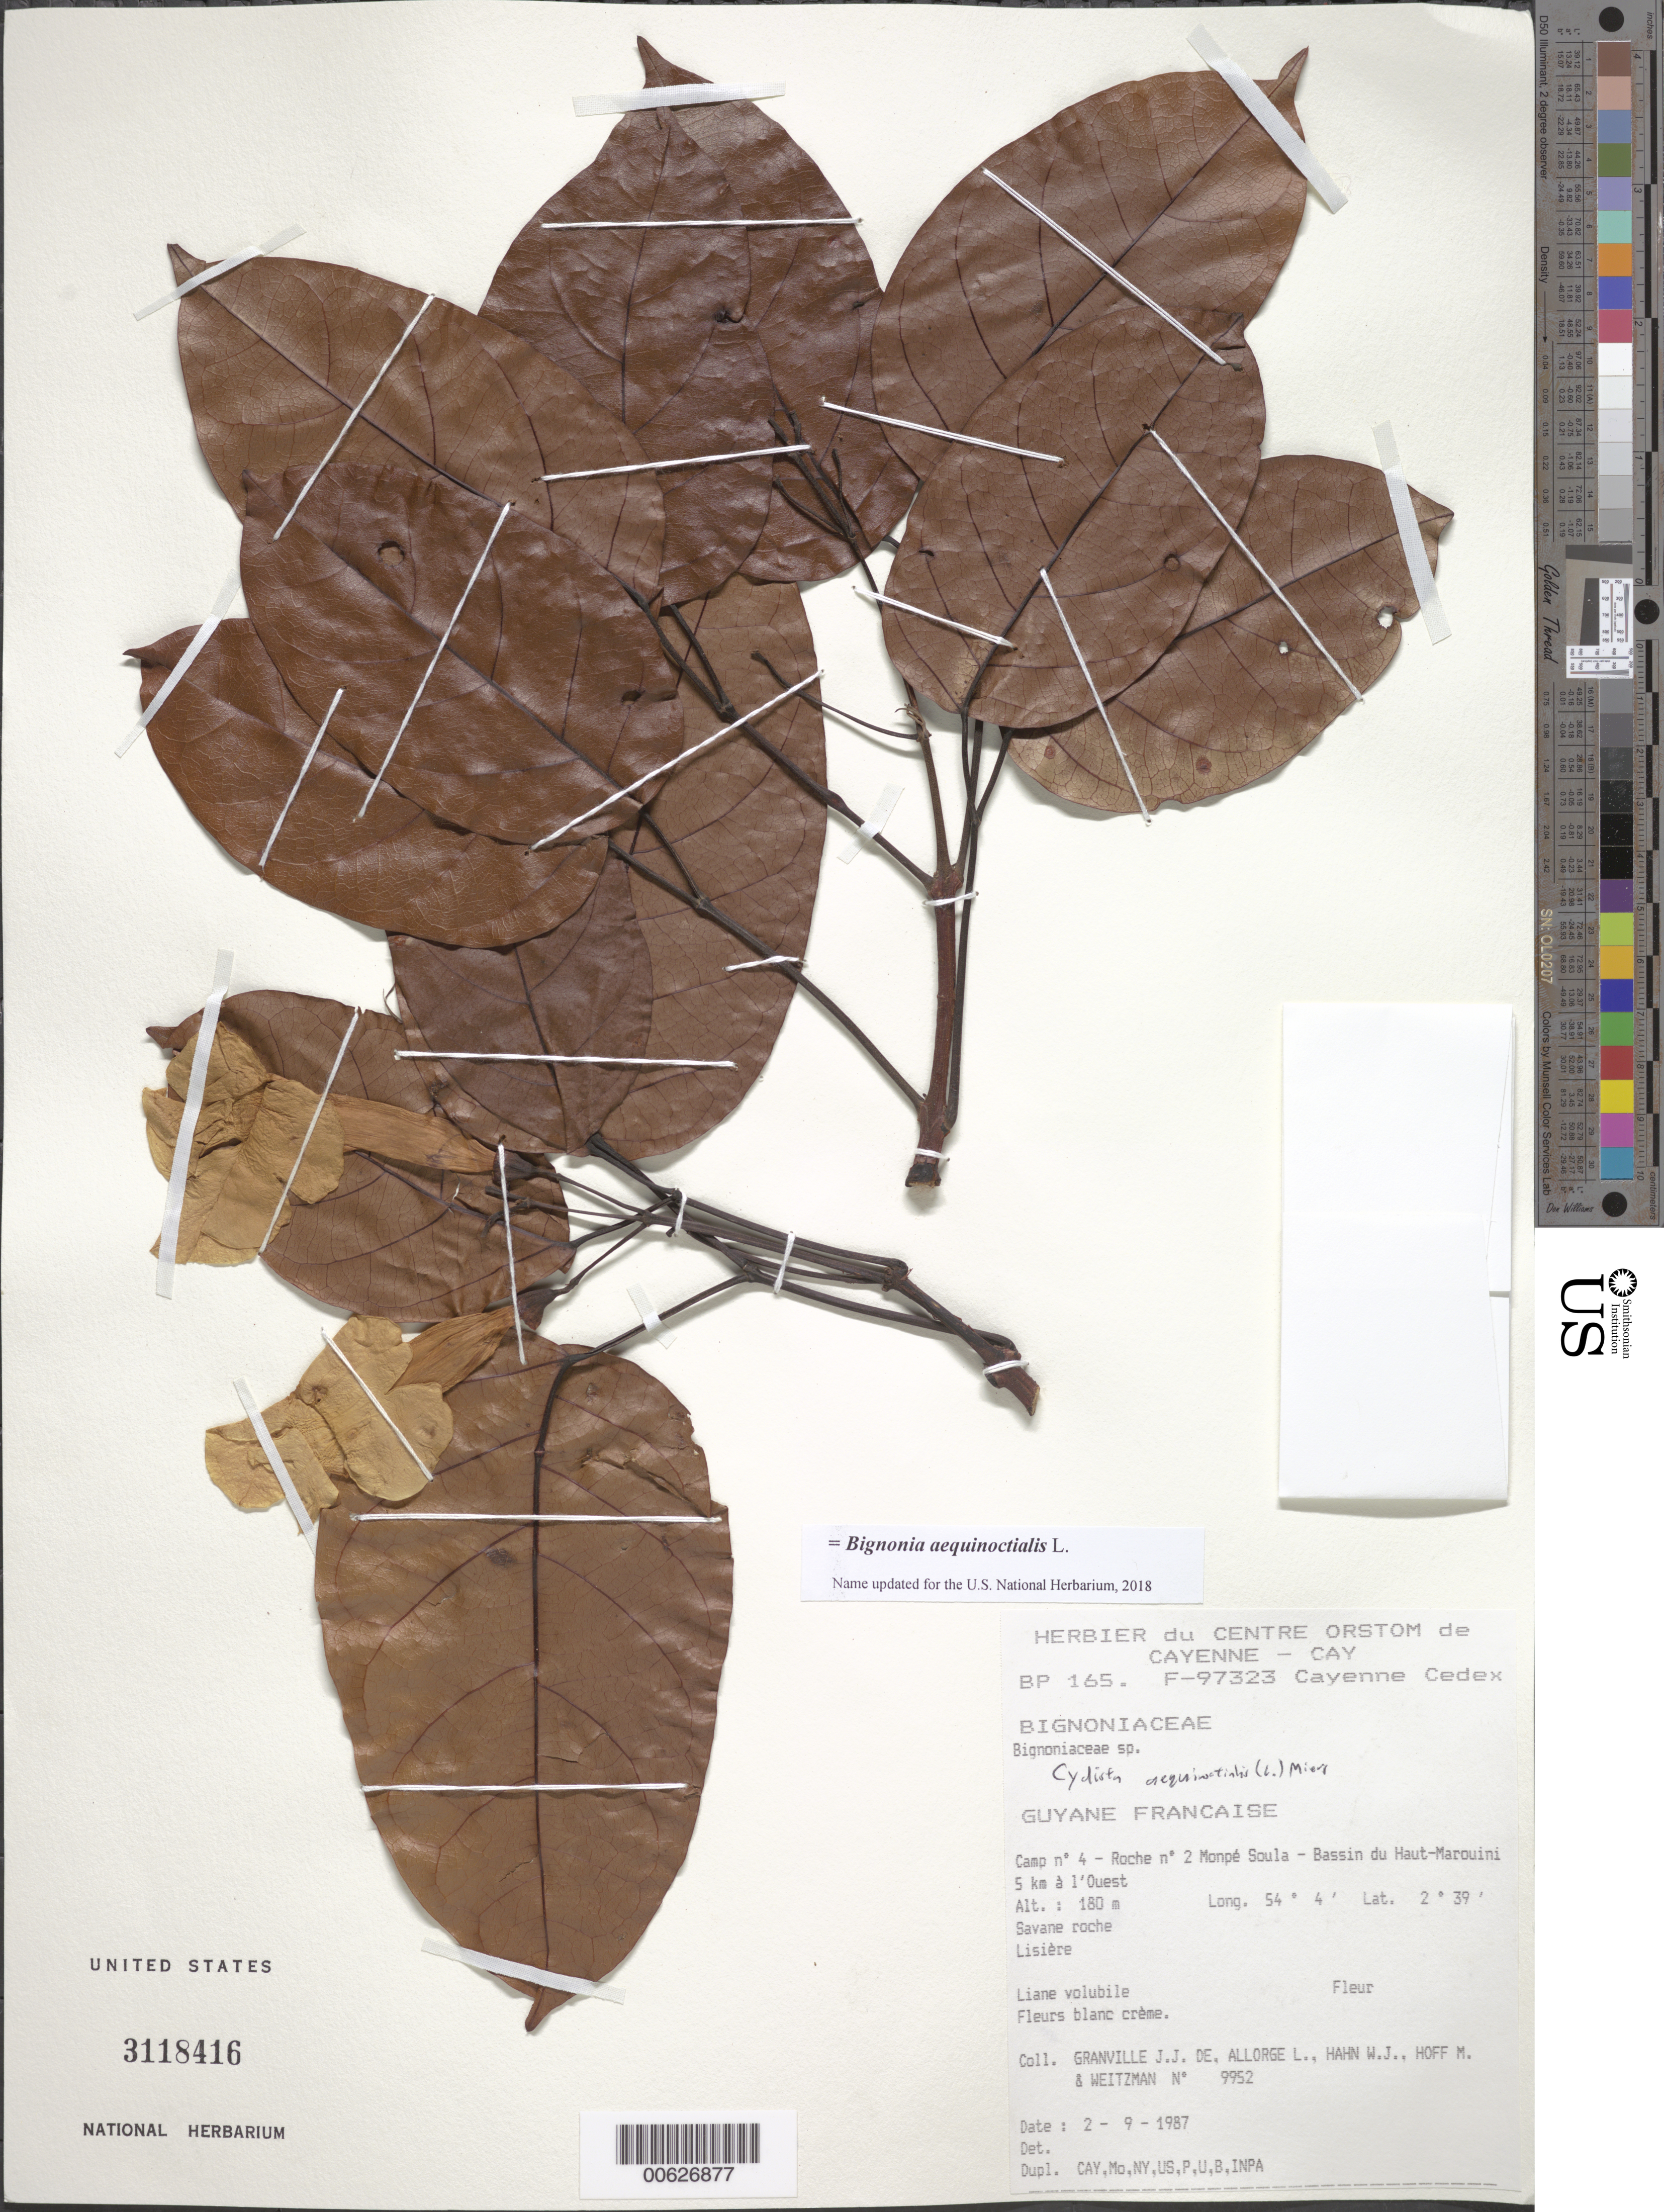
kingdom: Plantae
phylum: Tracheophyta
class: Magnoliopsida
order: Lamiales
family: Bignoniaceae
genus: Bignonia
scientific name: Bignonia aequinoctialis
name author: L.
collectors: J.-J. de Granville, L. Allorge, W. J. Hahn, M. Hoff & A. L. Weitzman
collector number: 9952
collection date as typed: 2-Sep-87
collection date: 1987-09-02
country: French Guiana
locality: Monpé Soula, Camp #4, Bassin du Haut-Marouini, 5 km to W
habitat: Savane roche. Lisiere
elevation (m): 180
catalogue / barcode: US 3118416